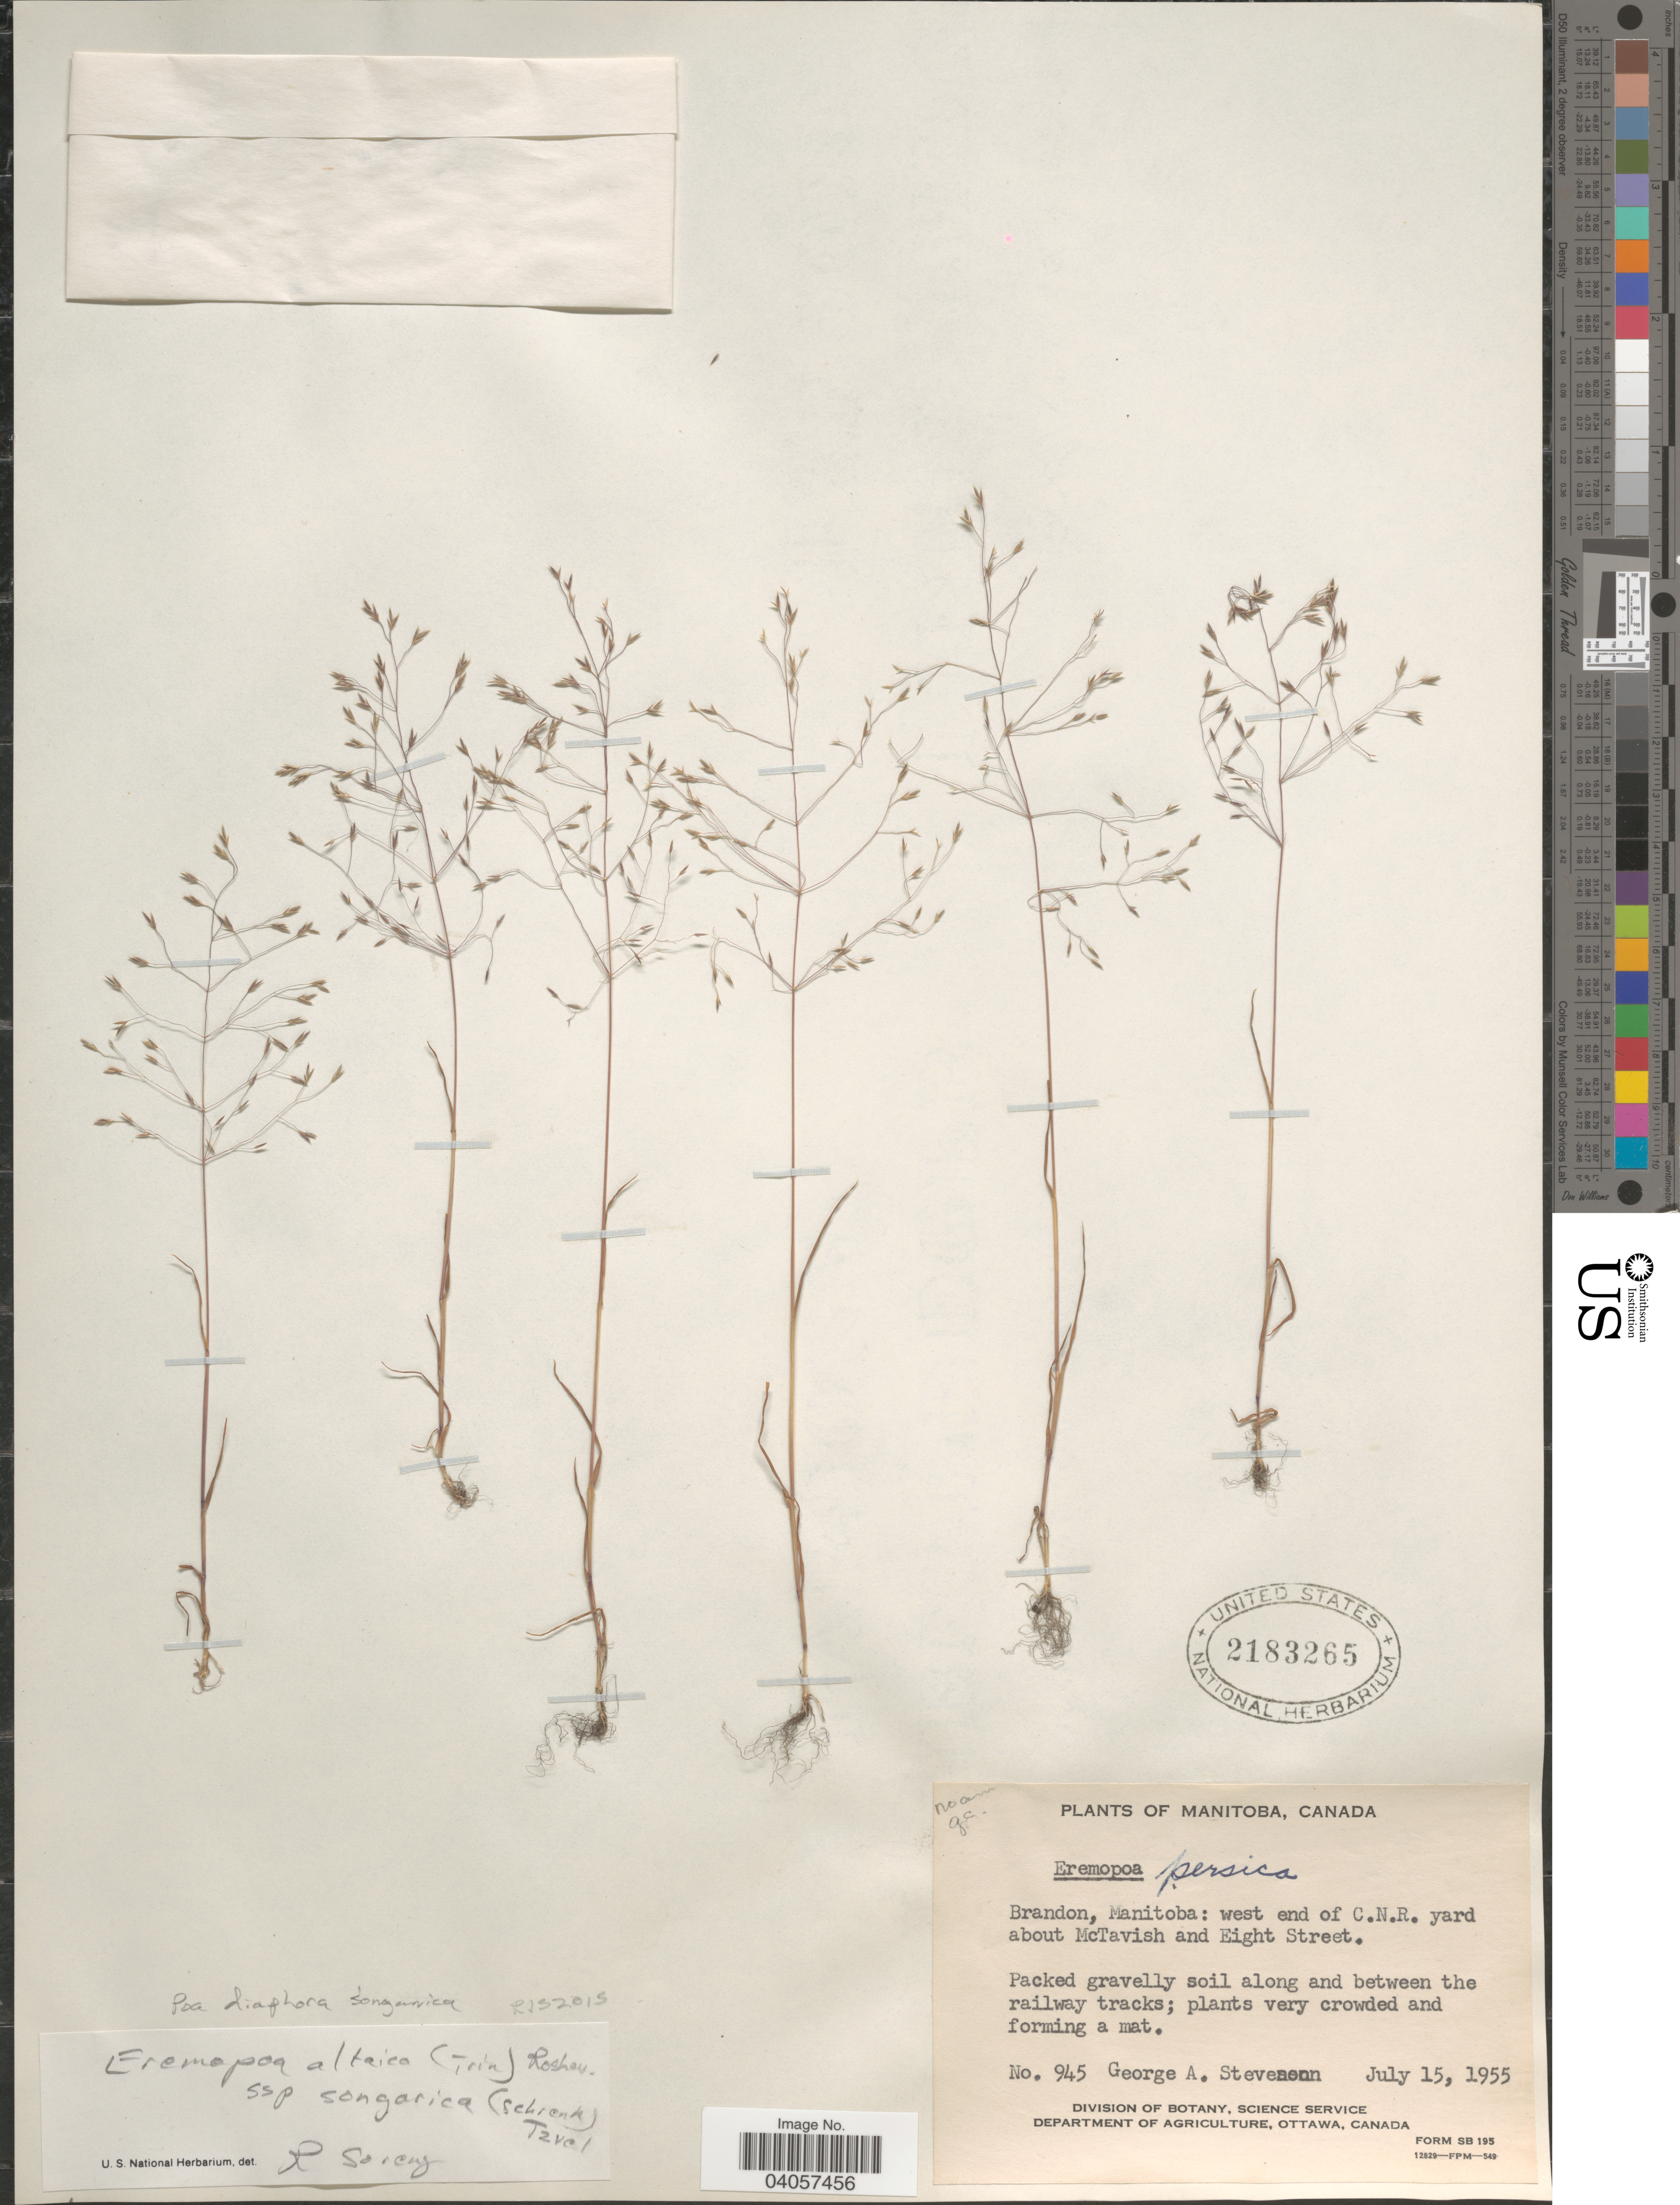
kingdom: Plantae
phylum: Tracheophyta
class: Liliopsida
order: Poales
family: Poaceae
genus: Poa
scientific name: Poa diaphora subsp. songarica (Fisch. & C.A. Mey.) comb. ined.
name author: (Fisch. & C.A. Mey.)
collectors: G. Stevenson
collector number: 945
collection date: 1955-07-15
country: Canada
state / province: Manitoba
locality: Brandon, Manitoba: west end of C.N.R. yard about McTavish and Eight Street. Along and between the railway tracks.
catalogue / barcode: US 2183265